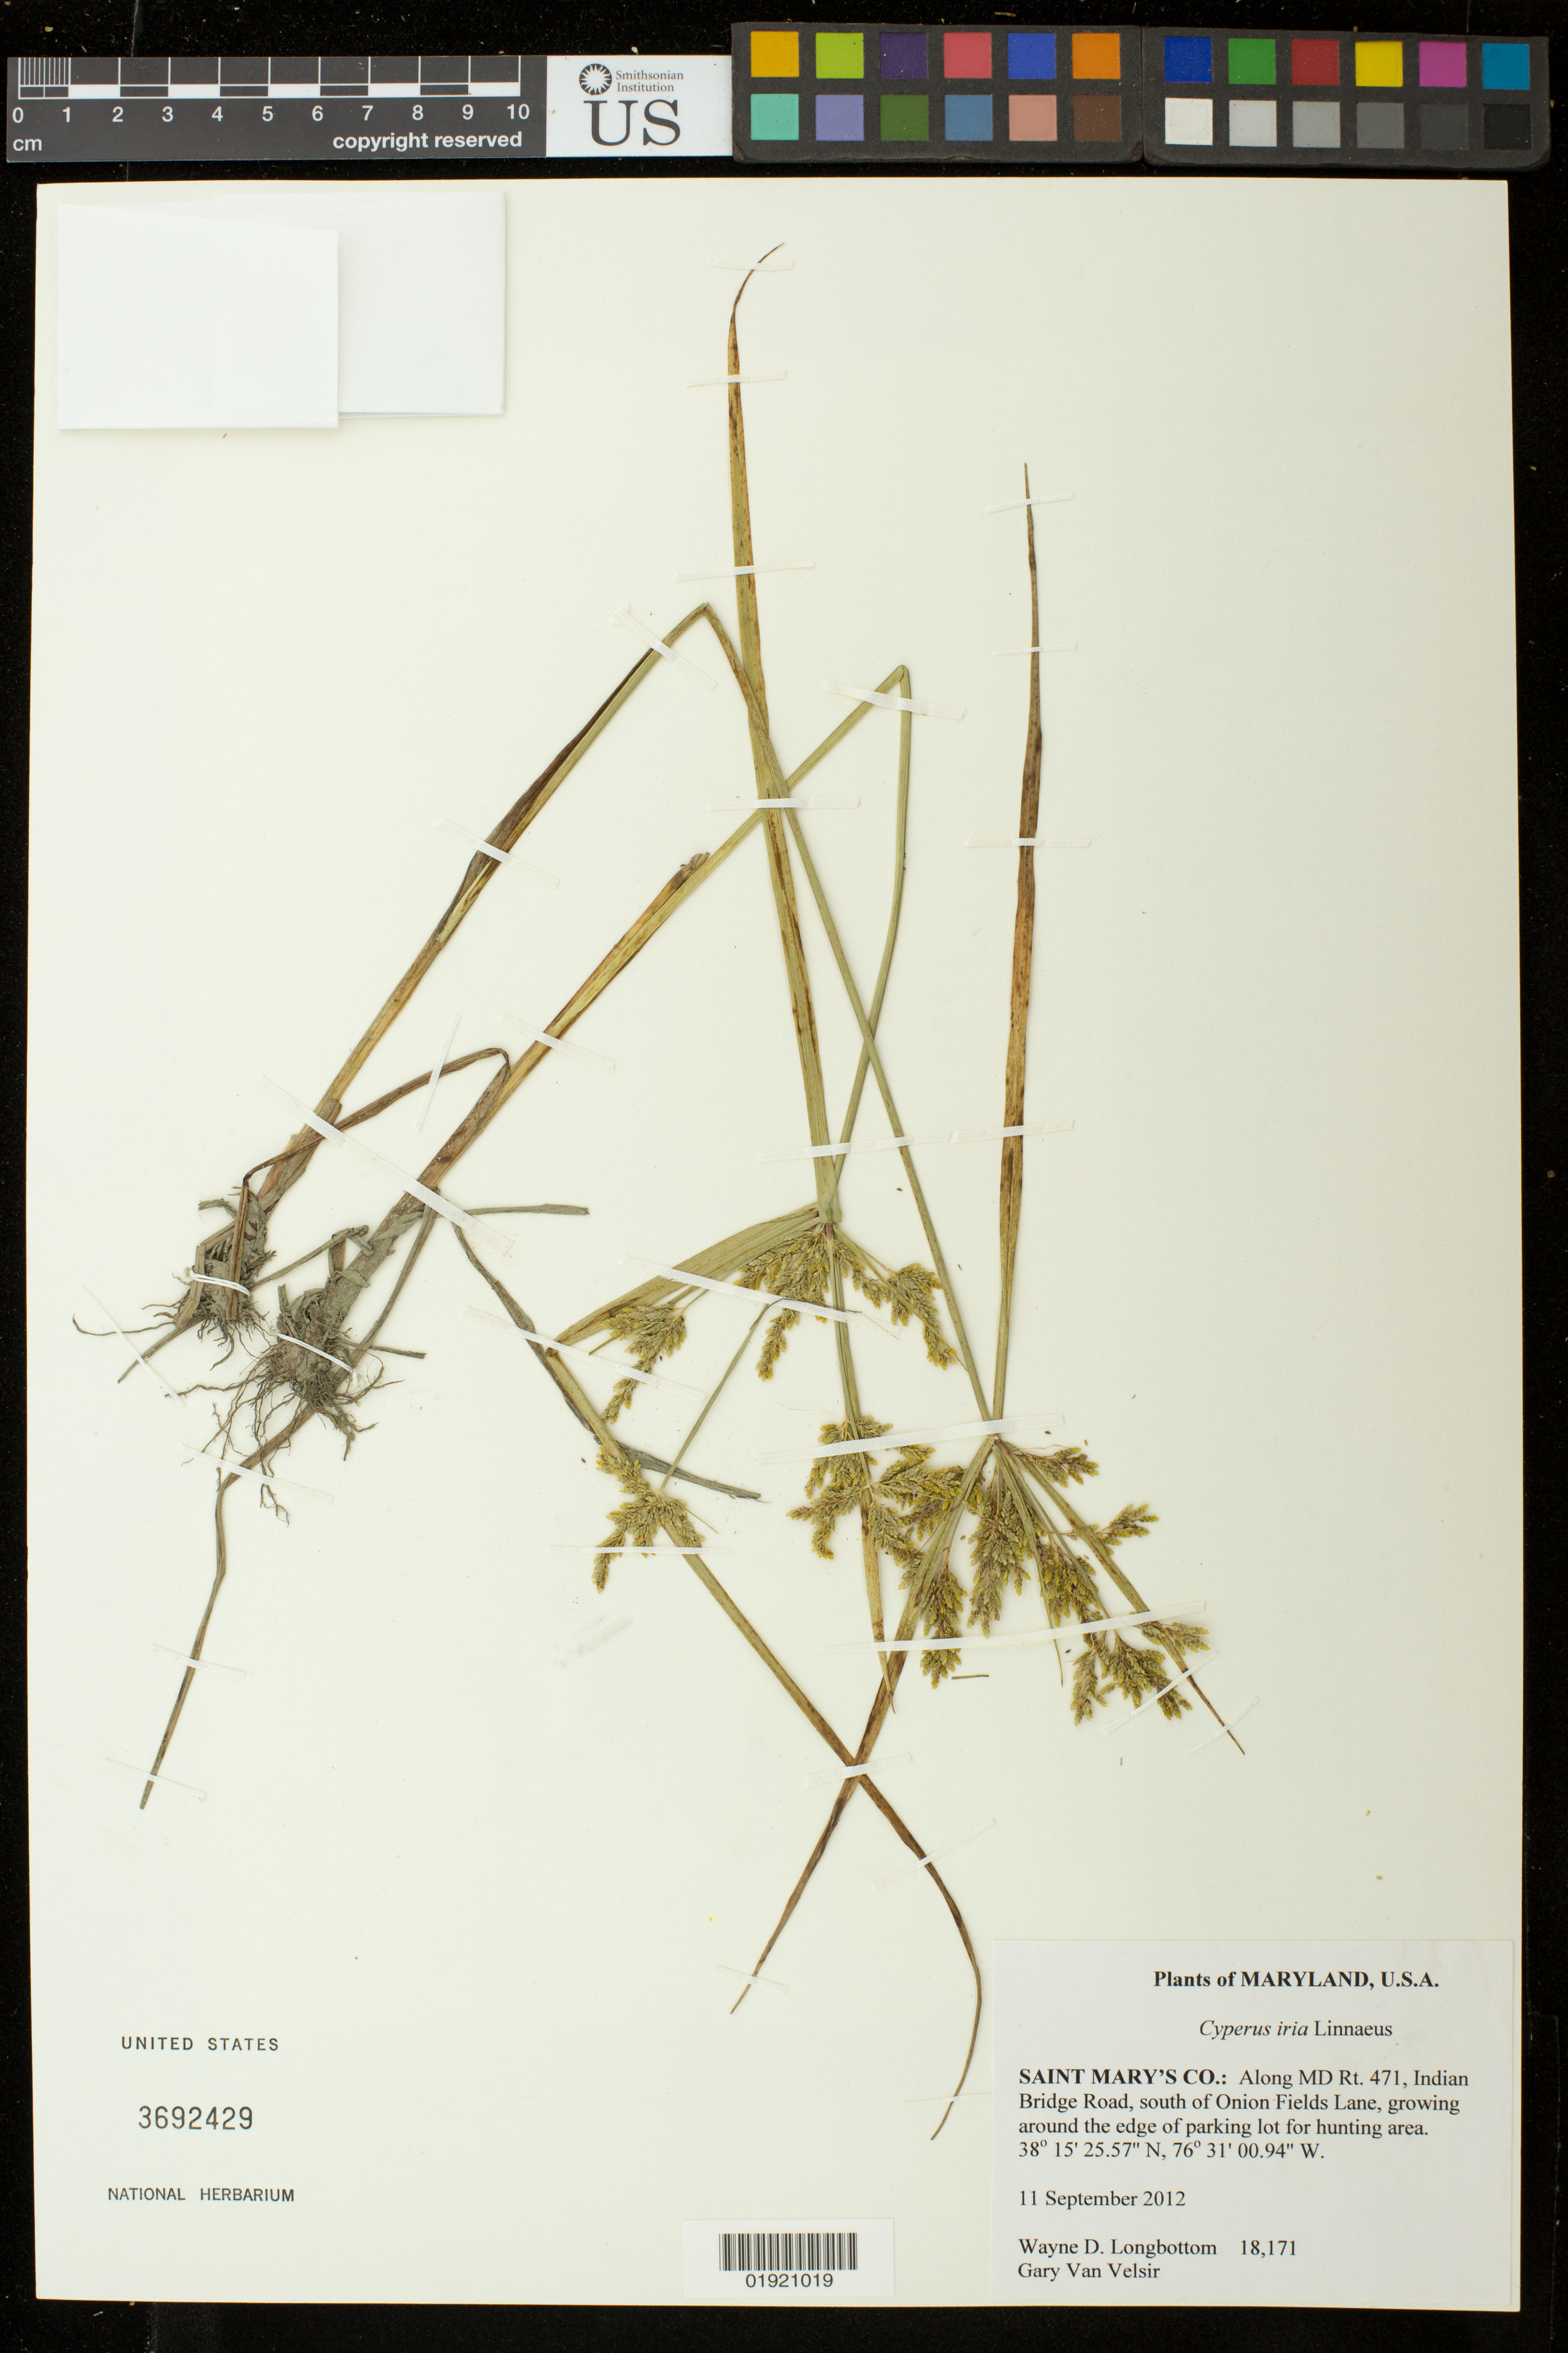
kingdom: Plantae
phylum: Tracheophyta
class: Liliopsida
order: Poales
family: Cyperaceae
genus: Cyperus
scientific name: Cyperus iria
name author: L.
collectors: W. D. Longbottom & G. Van Velsir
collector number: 18171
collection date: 2012-09-11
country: United States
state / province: Maryland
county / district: St. Mary's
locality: Saint Mary's Co.: Along MD Rt. 471, Indian Bridge Road, south of Onion Fields Lane.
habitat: Growing around the edge of parking lot for hunting area.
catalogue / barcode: US 3692429